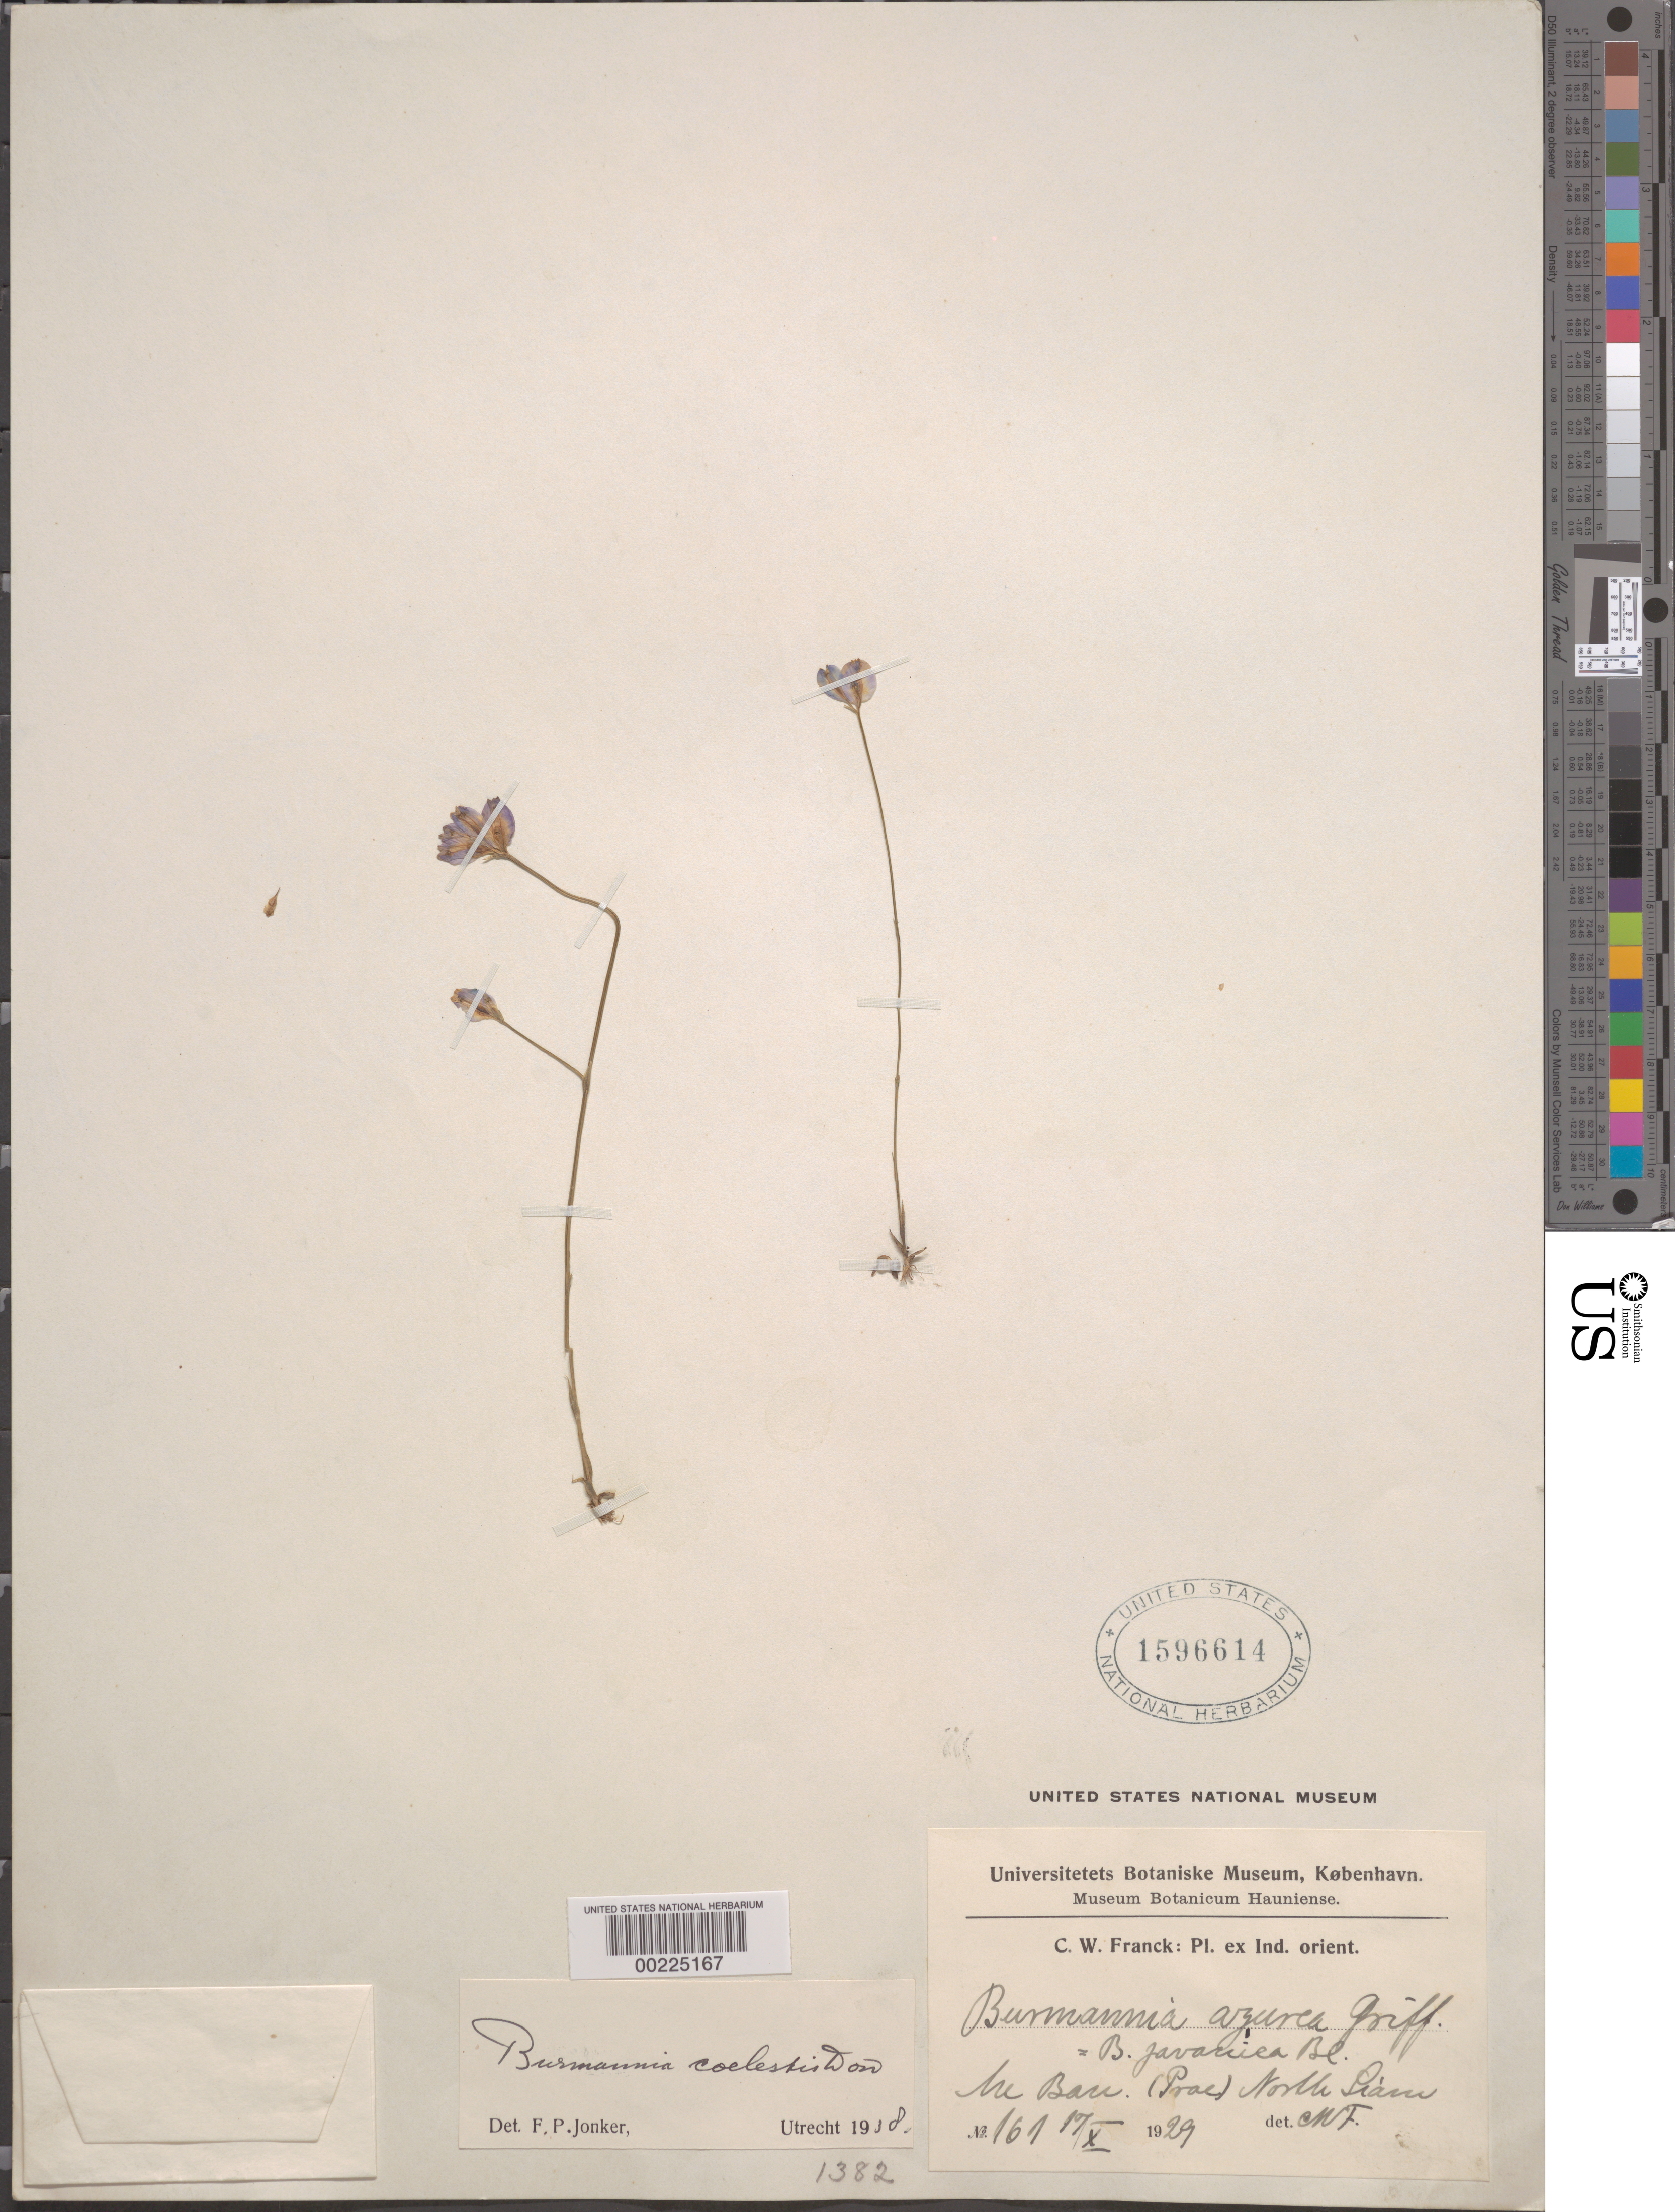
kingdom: Plantae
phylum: Tracheophyta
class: Liliopsida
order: Dioscoreales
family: Burmanniaceae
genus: Burmannia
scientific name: Burmannia coelestis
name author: D. Don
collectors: C. Franck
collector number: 167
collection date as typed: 17 Oct 1929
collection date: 1929-10-17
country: Thailand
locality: Me ban (prae) n. siam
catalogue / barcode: US 1596614